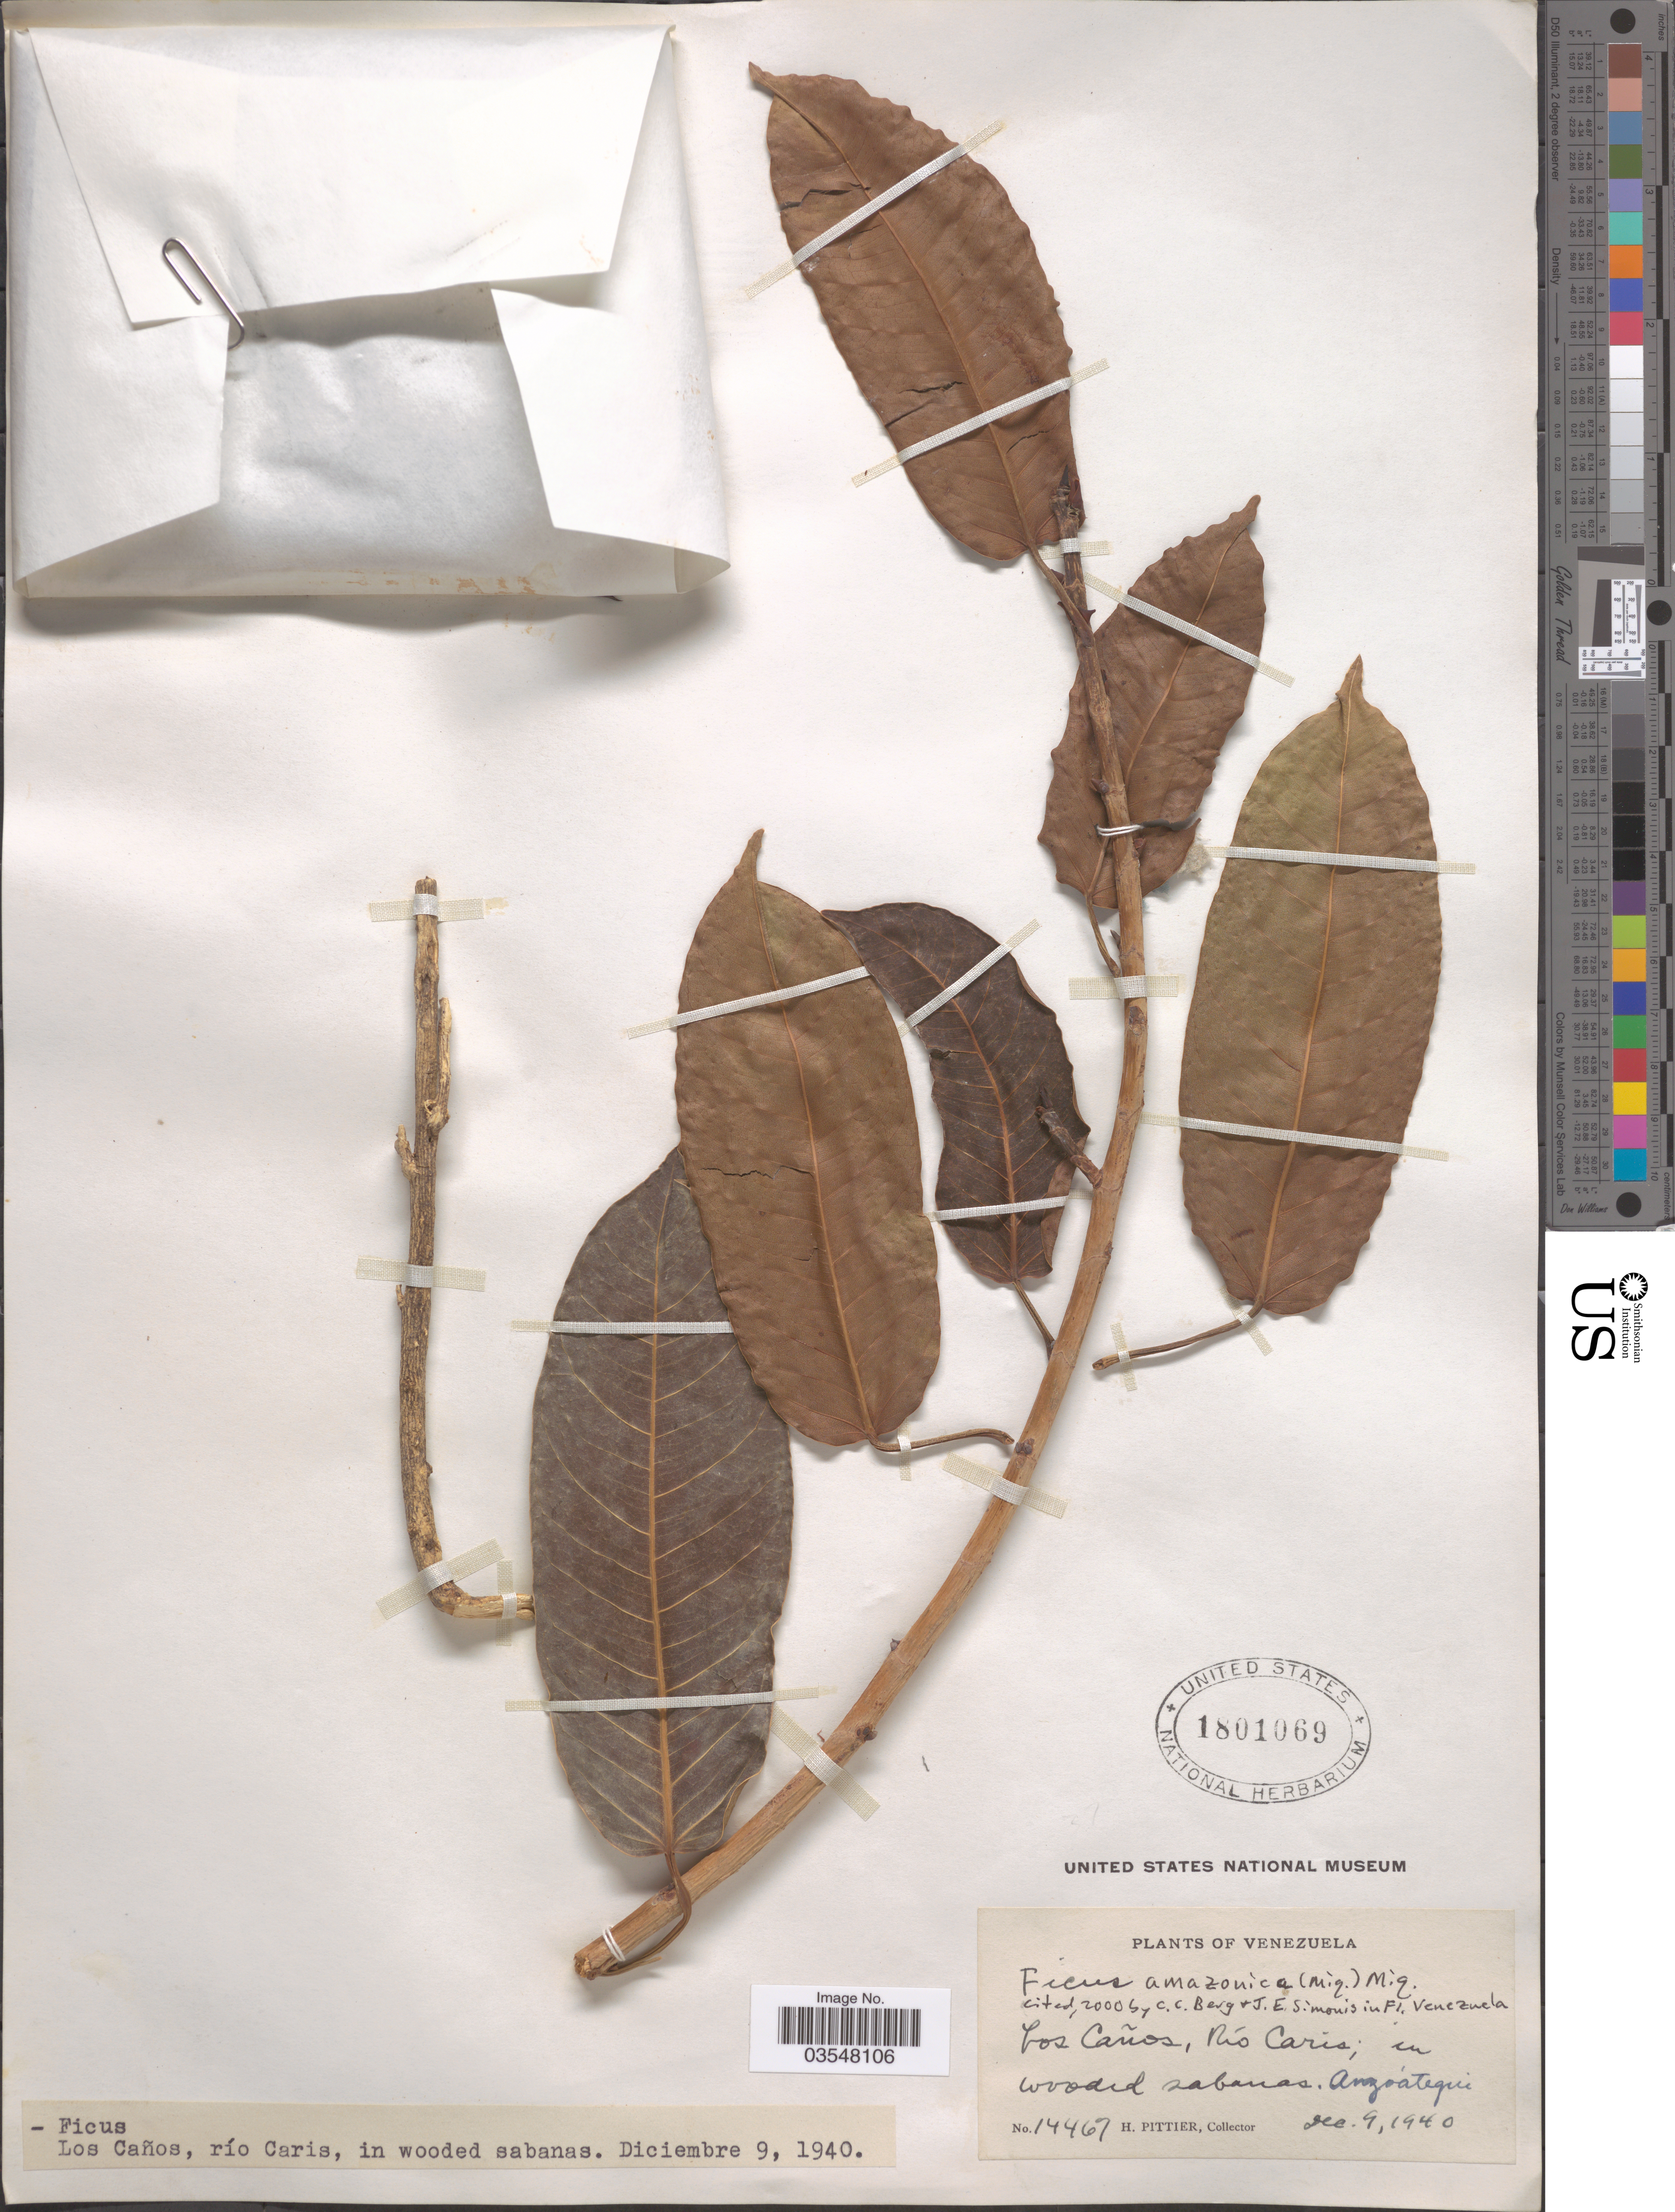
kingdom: Plantae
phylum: Tracheophyta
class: Magnoliopsida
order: Rosales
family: Moraceae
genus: Ficus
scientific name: Ficus amazonica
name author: (Miq.) Miq.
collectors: H. F. Pittier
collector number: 14467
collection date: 1940-12-09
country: Venezuela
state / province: Anzoategui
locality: Los Caños, Río Caris.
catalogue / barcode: US 1801069